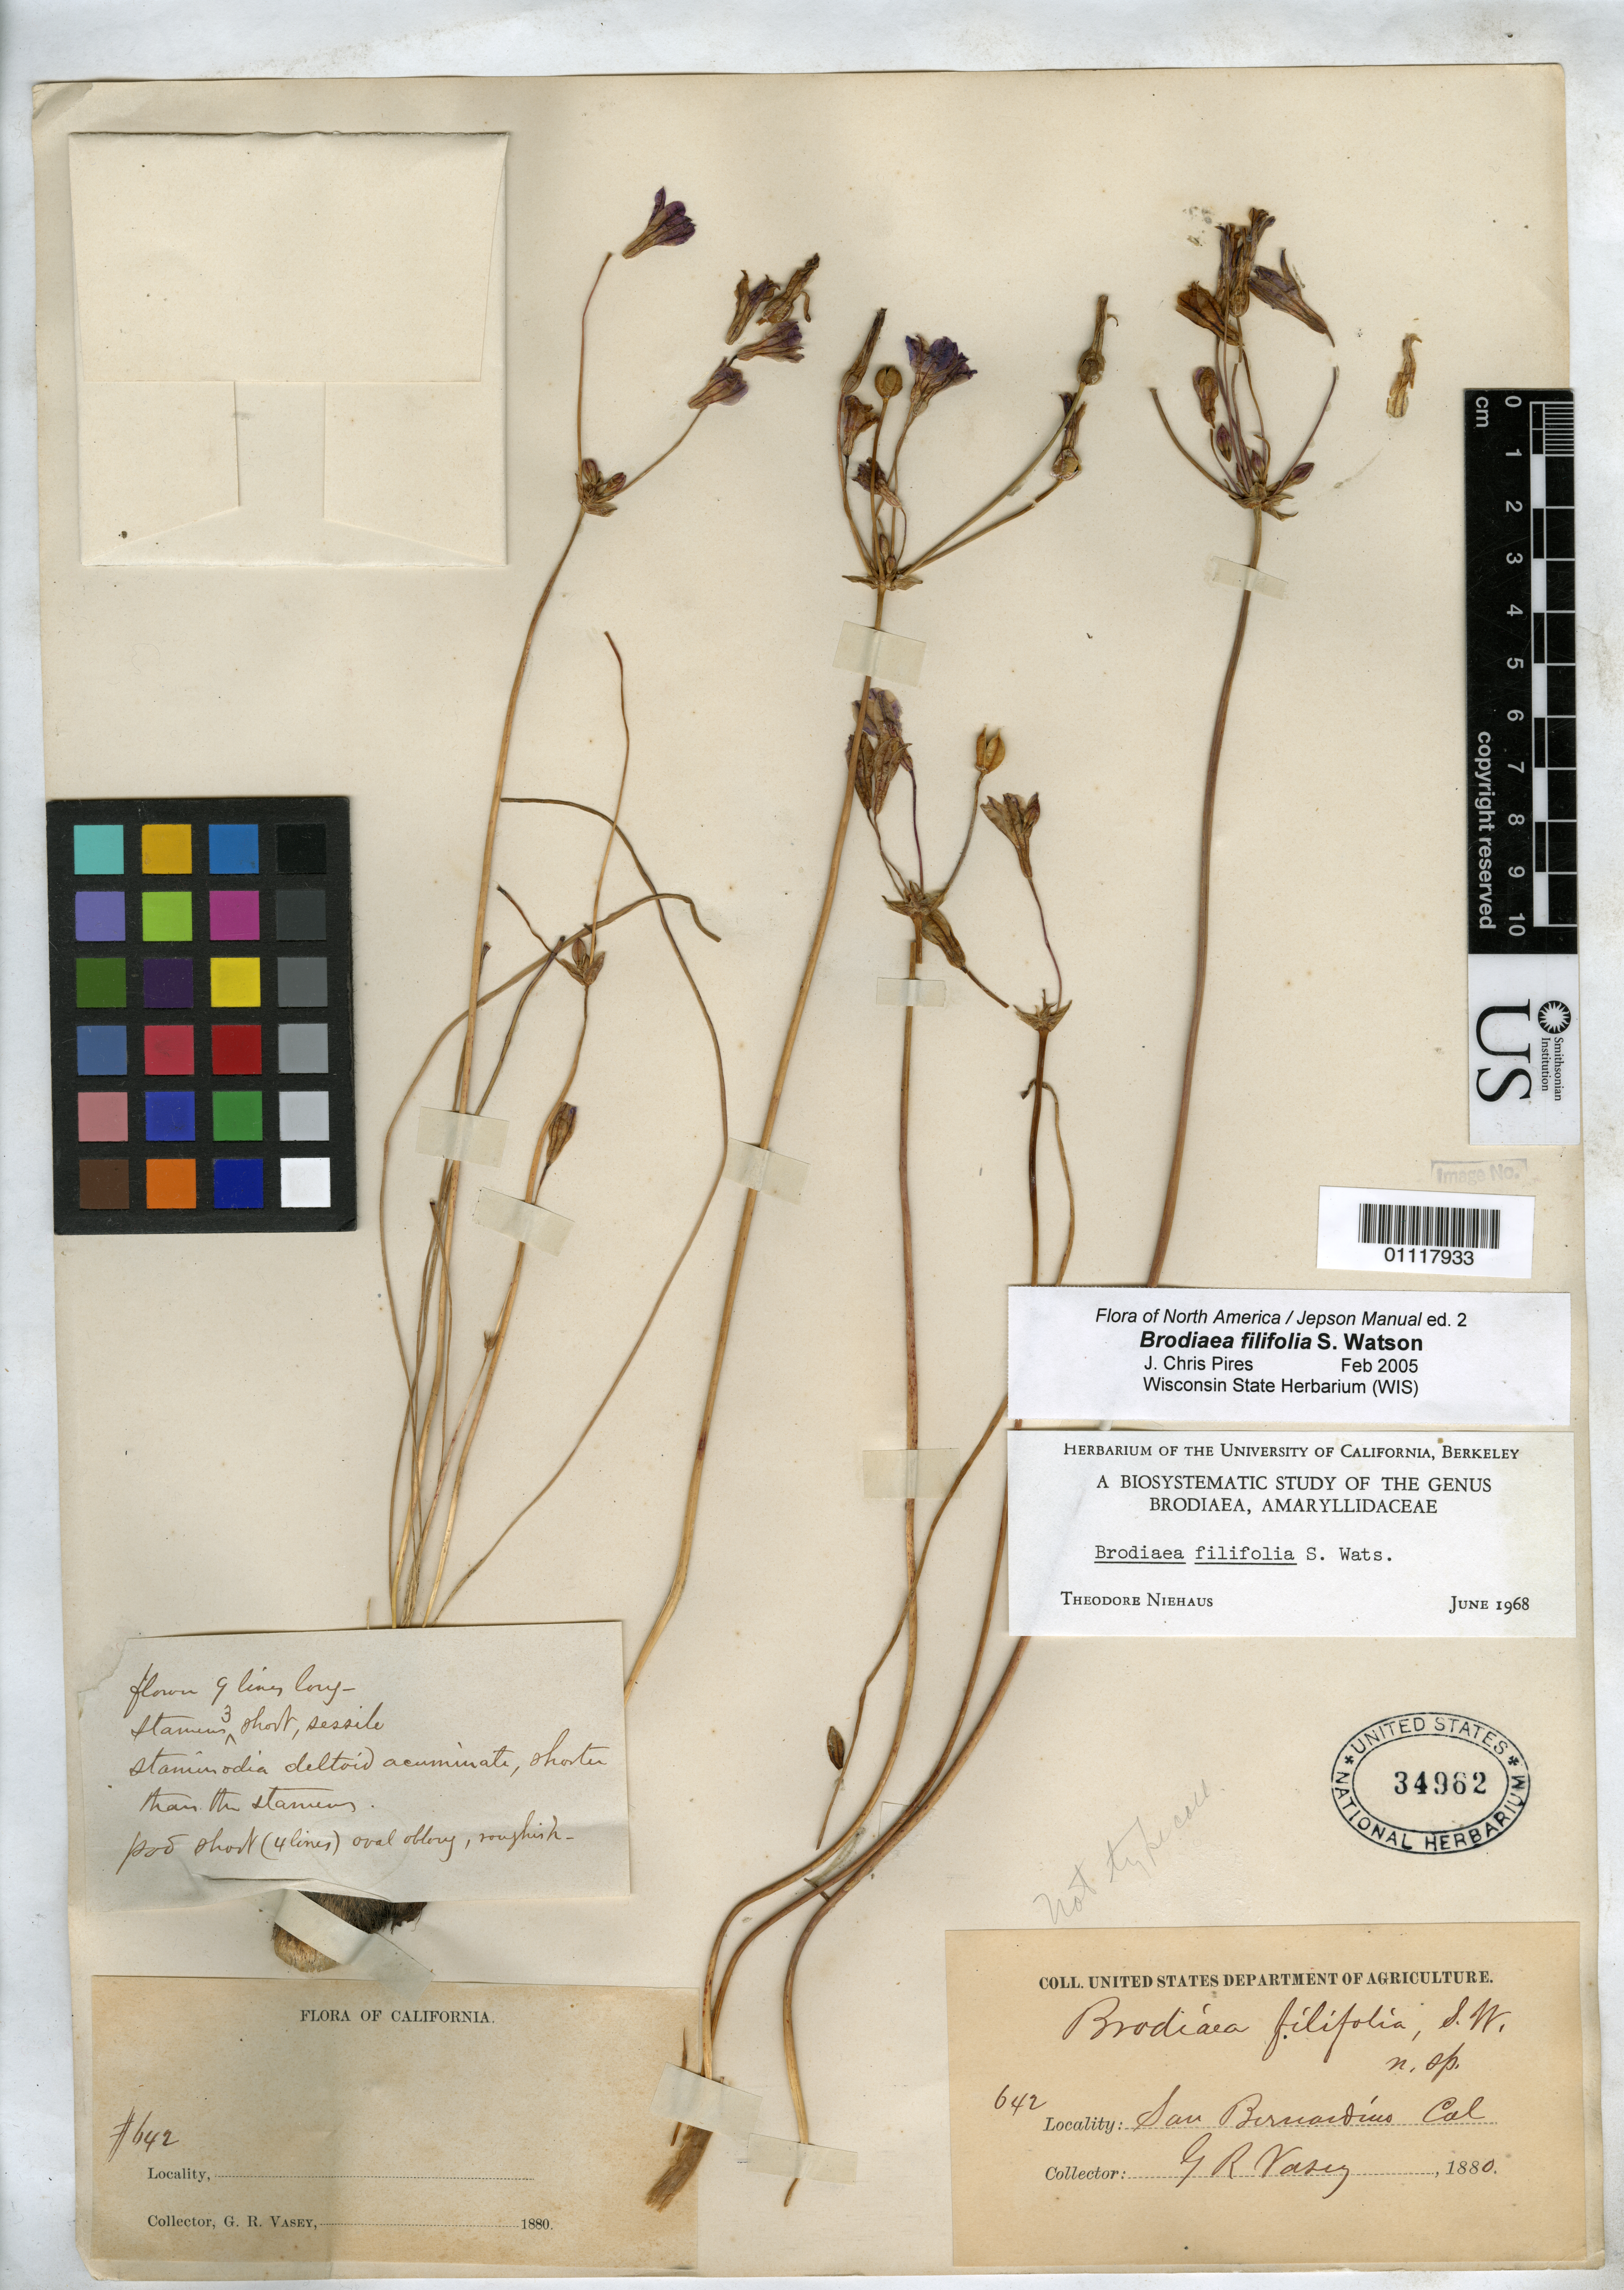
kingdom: Plantae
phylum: Tracheophyta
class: Liliopsida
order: Asparagales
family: Asparagaceae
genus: Brodiaea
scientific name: Brodiaea filifolia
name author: S. Watson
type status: Isosyntype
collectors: G. R. Vasey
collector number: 642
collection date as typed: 1880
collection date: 1880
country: United States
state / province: California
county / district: San Bernardino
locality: San Bernardino.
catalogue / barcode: US 34962